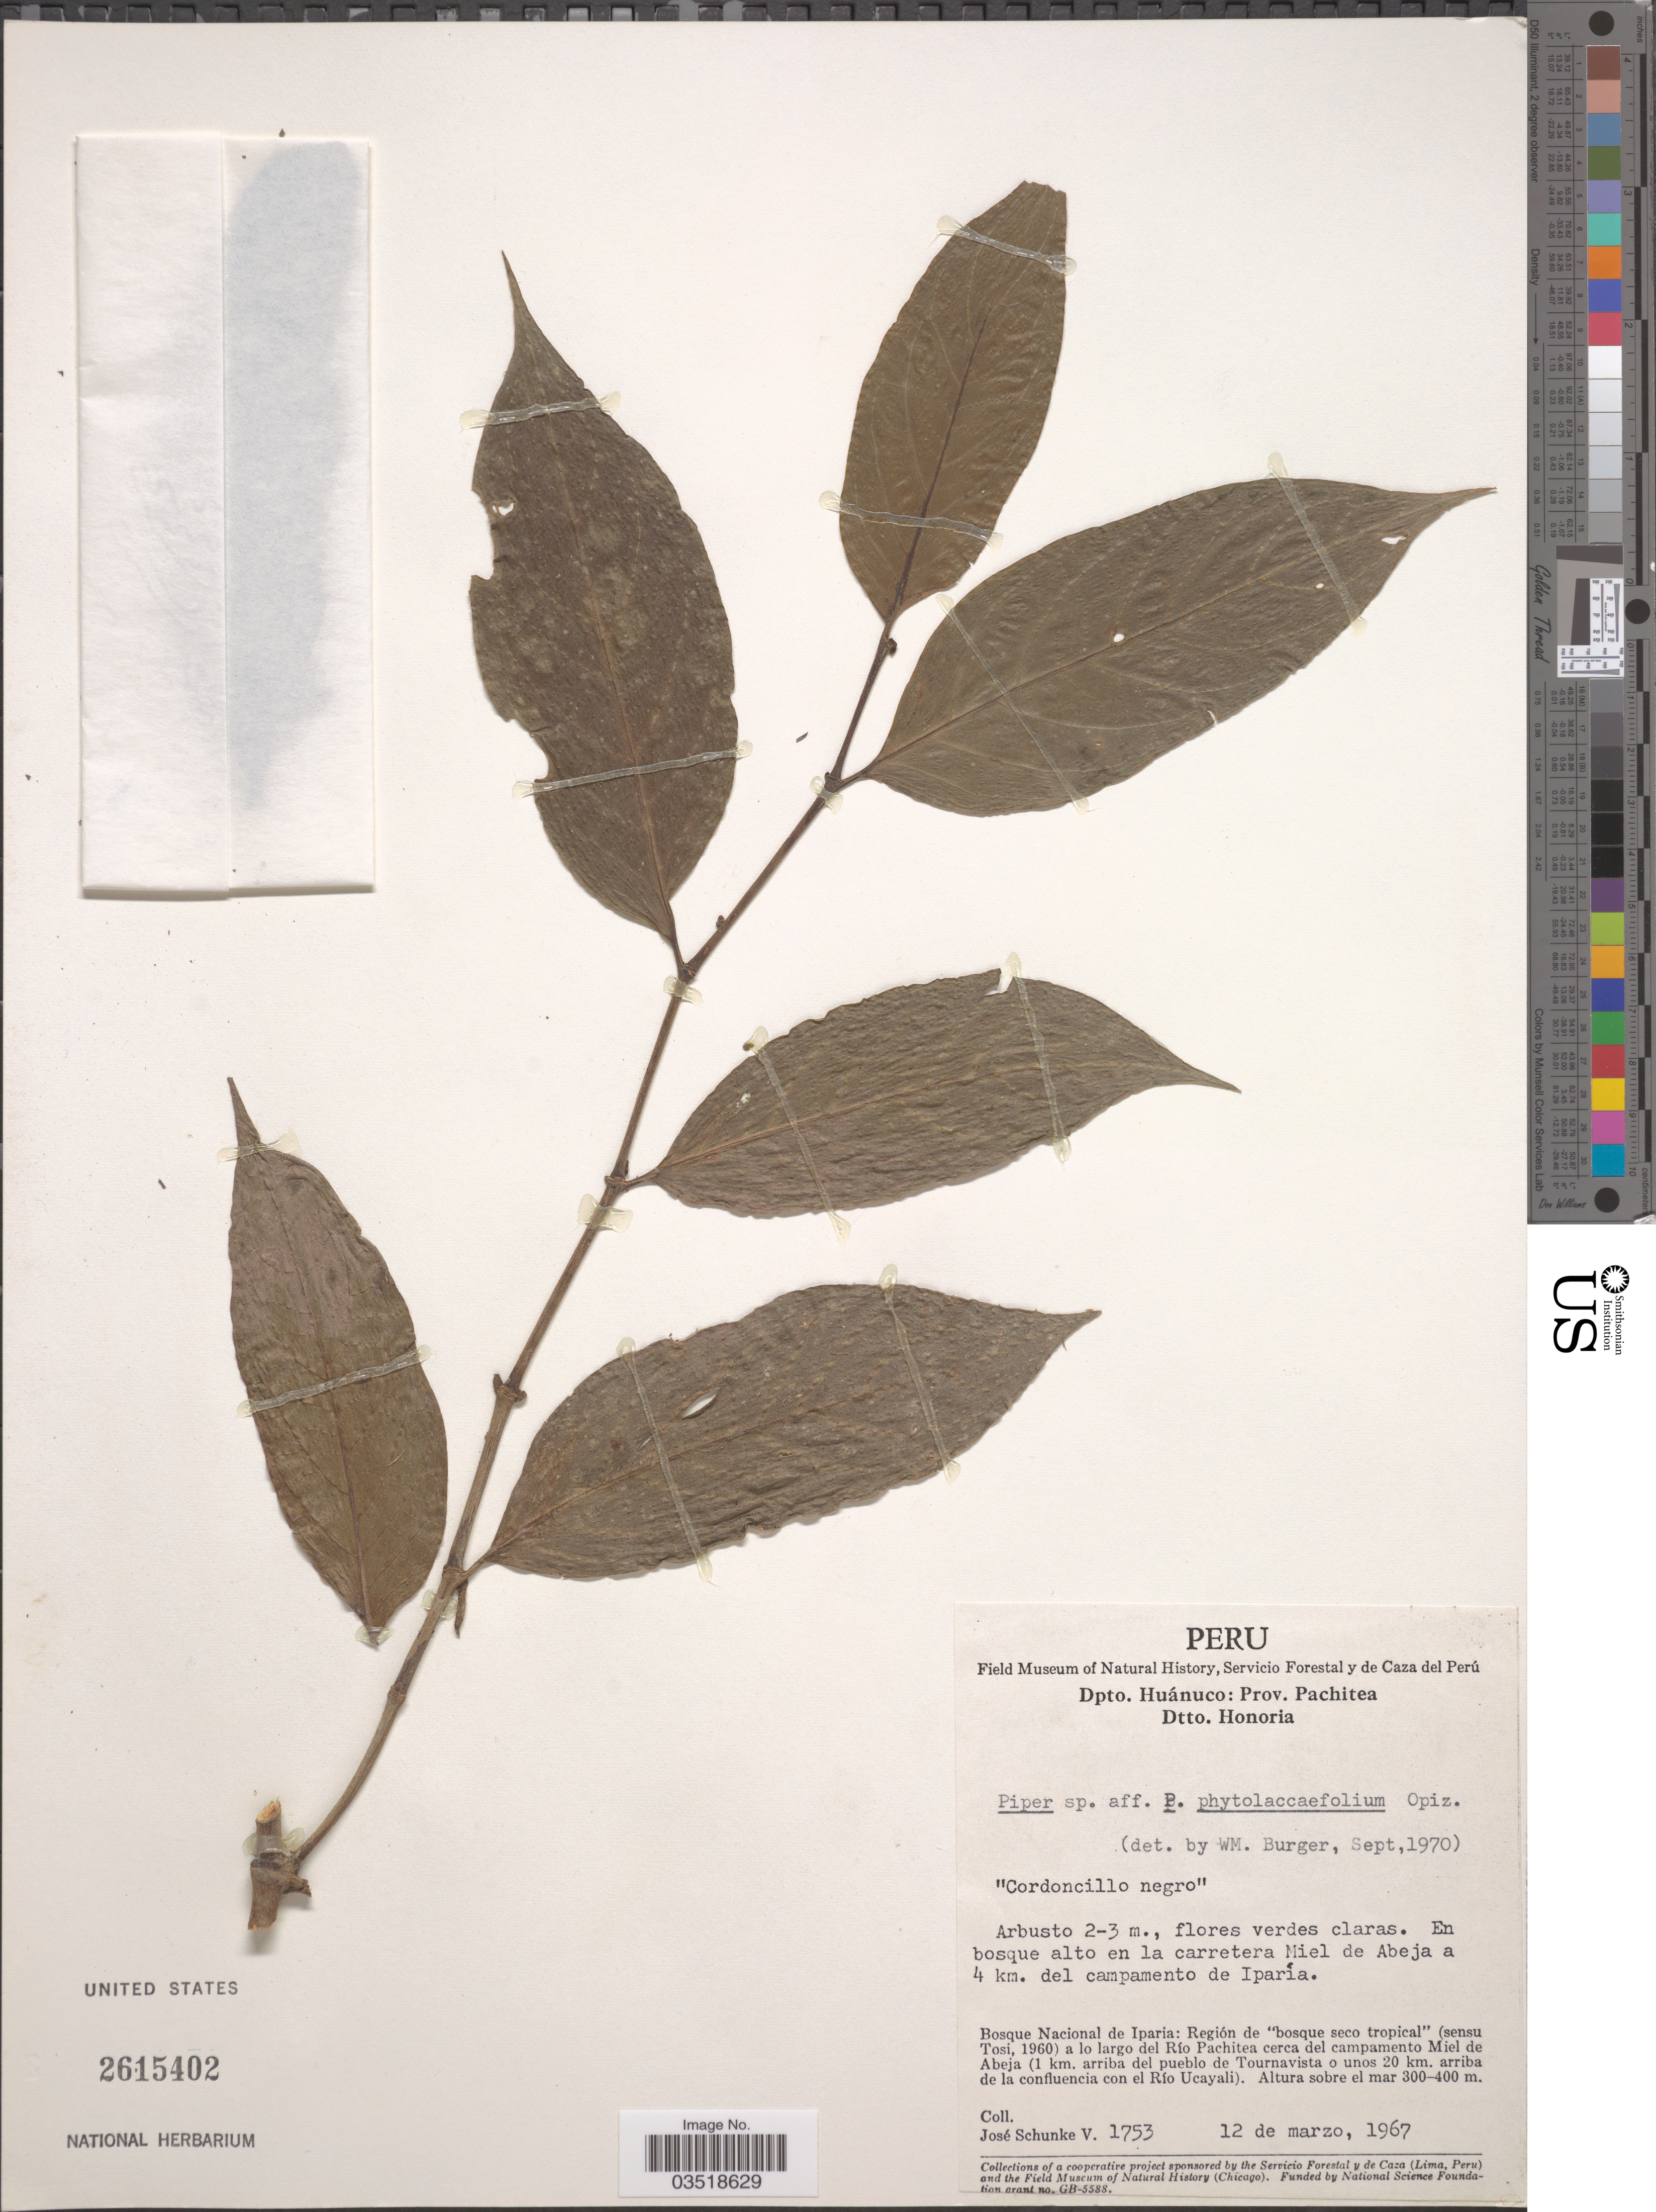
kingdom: Plantae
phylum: Tracheophyta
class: Magnoliopsida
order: Piperales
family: Piperaceae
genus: Piper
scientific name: Piper phytolaccifolium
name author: Opiz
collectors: J. Schunke Vigo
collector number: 1753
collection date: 1967-03-12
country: Peru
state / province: Huánuco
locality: Dpto. Huánuco: Prov. Pachitea. Dtto. Honoria. En bosque alto en la carretera Miel de Abeja a 4 km. del campamento de Iparía. Bosque Nacional de Iparia: Región de "bosque seco tropical" (sensu Tosi, 1960) a lo largo del Río Pachitea cerca del campamento Miel de Abeja (1 km. arriba del pueblo de Tournavista o unos 20 km. arriba de la confluencia con el Río Ucayali).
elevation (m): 300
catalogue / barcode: US 2615402